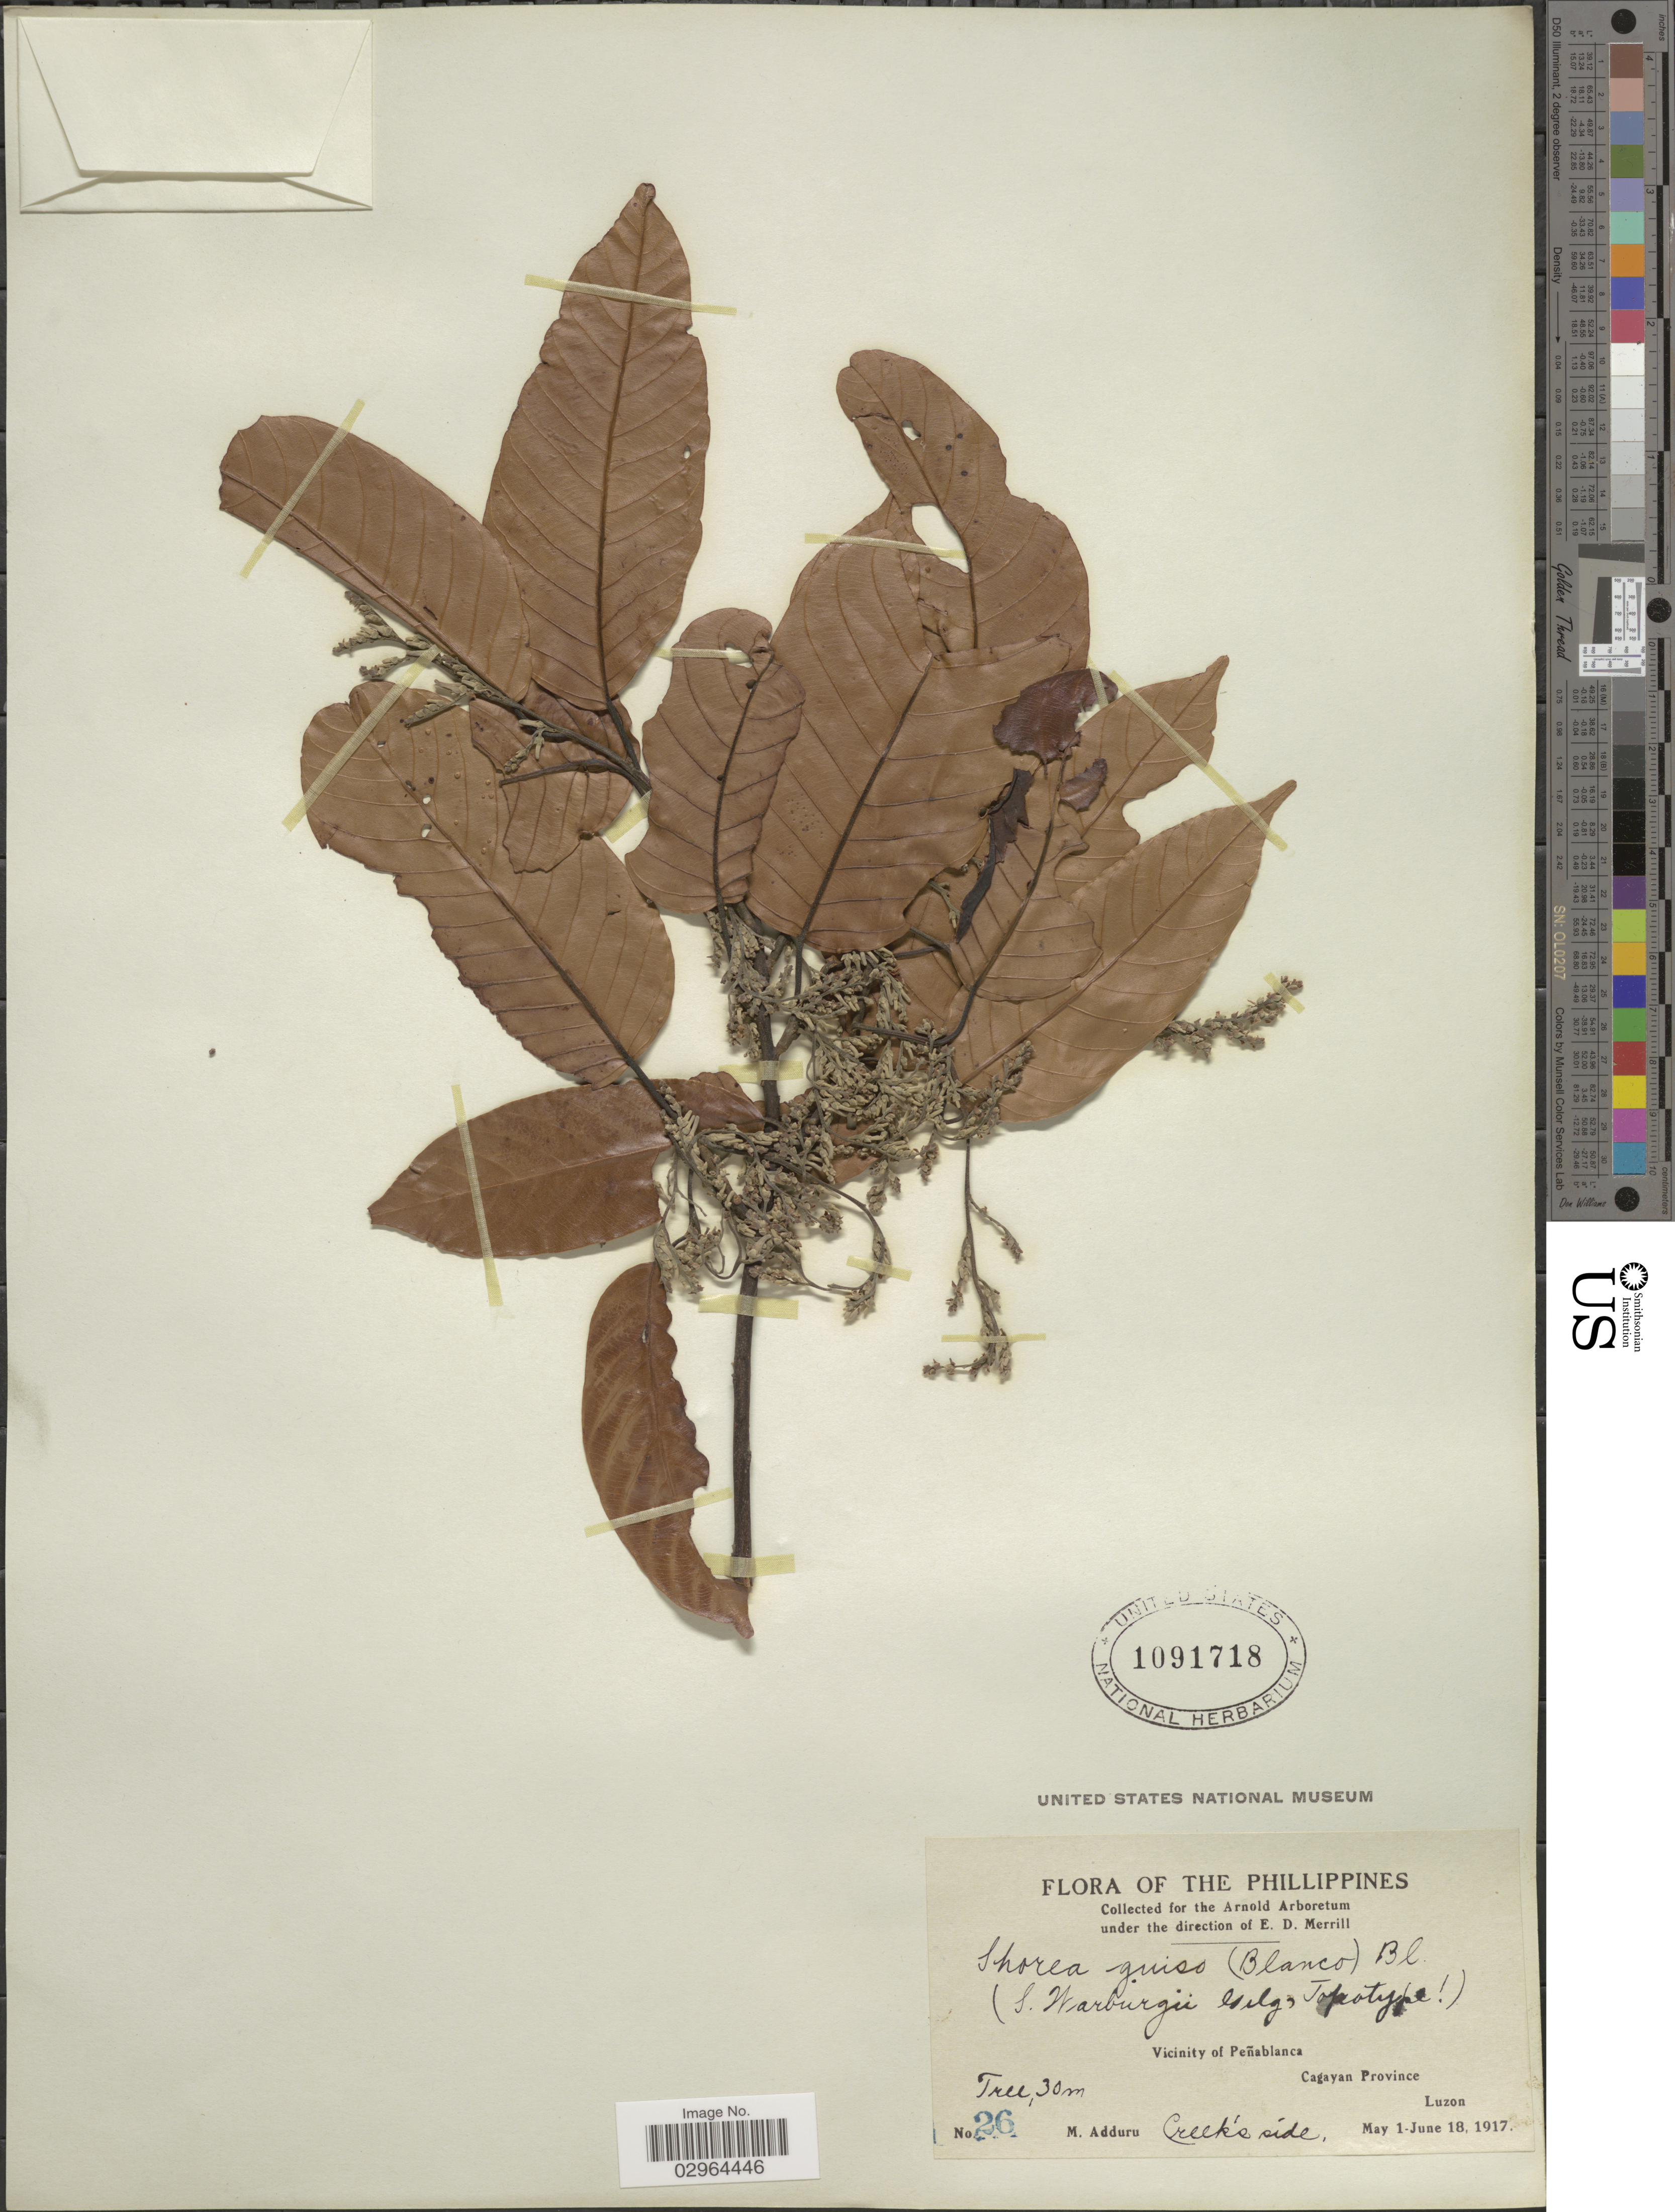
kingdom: Plantae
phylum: Tracheophyta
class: Magnoliopsida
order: Malvales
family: Dipterocarpaceae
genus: Shorea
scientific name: Shorea guiso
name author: (Blanco) Blume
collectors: M. Adduru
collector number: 26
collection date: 1917-05-01/1917-06-18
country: Philippines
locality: Vicinity of Peñablanca, Cagayan Province, Luzon.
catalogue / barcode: US 1091718